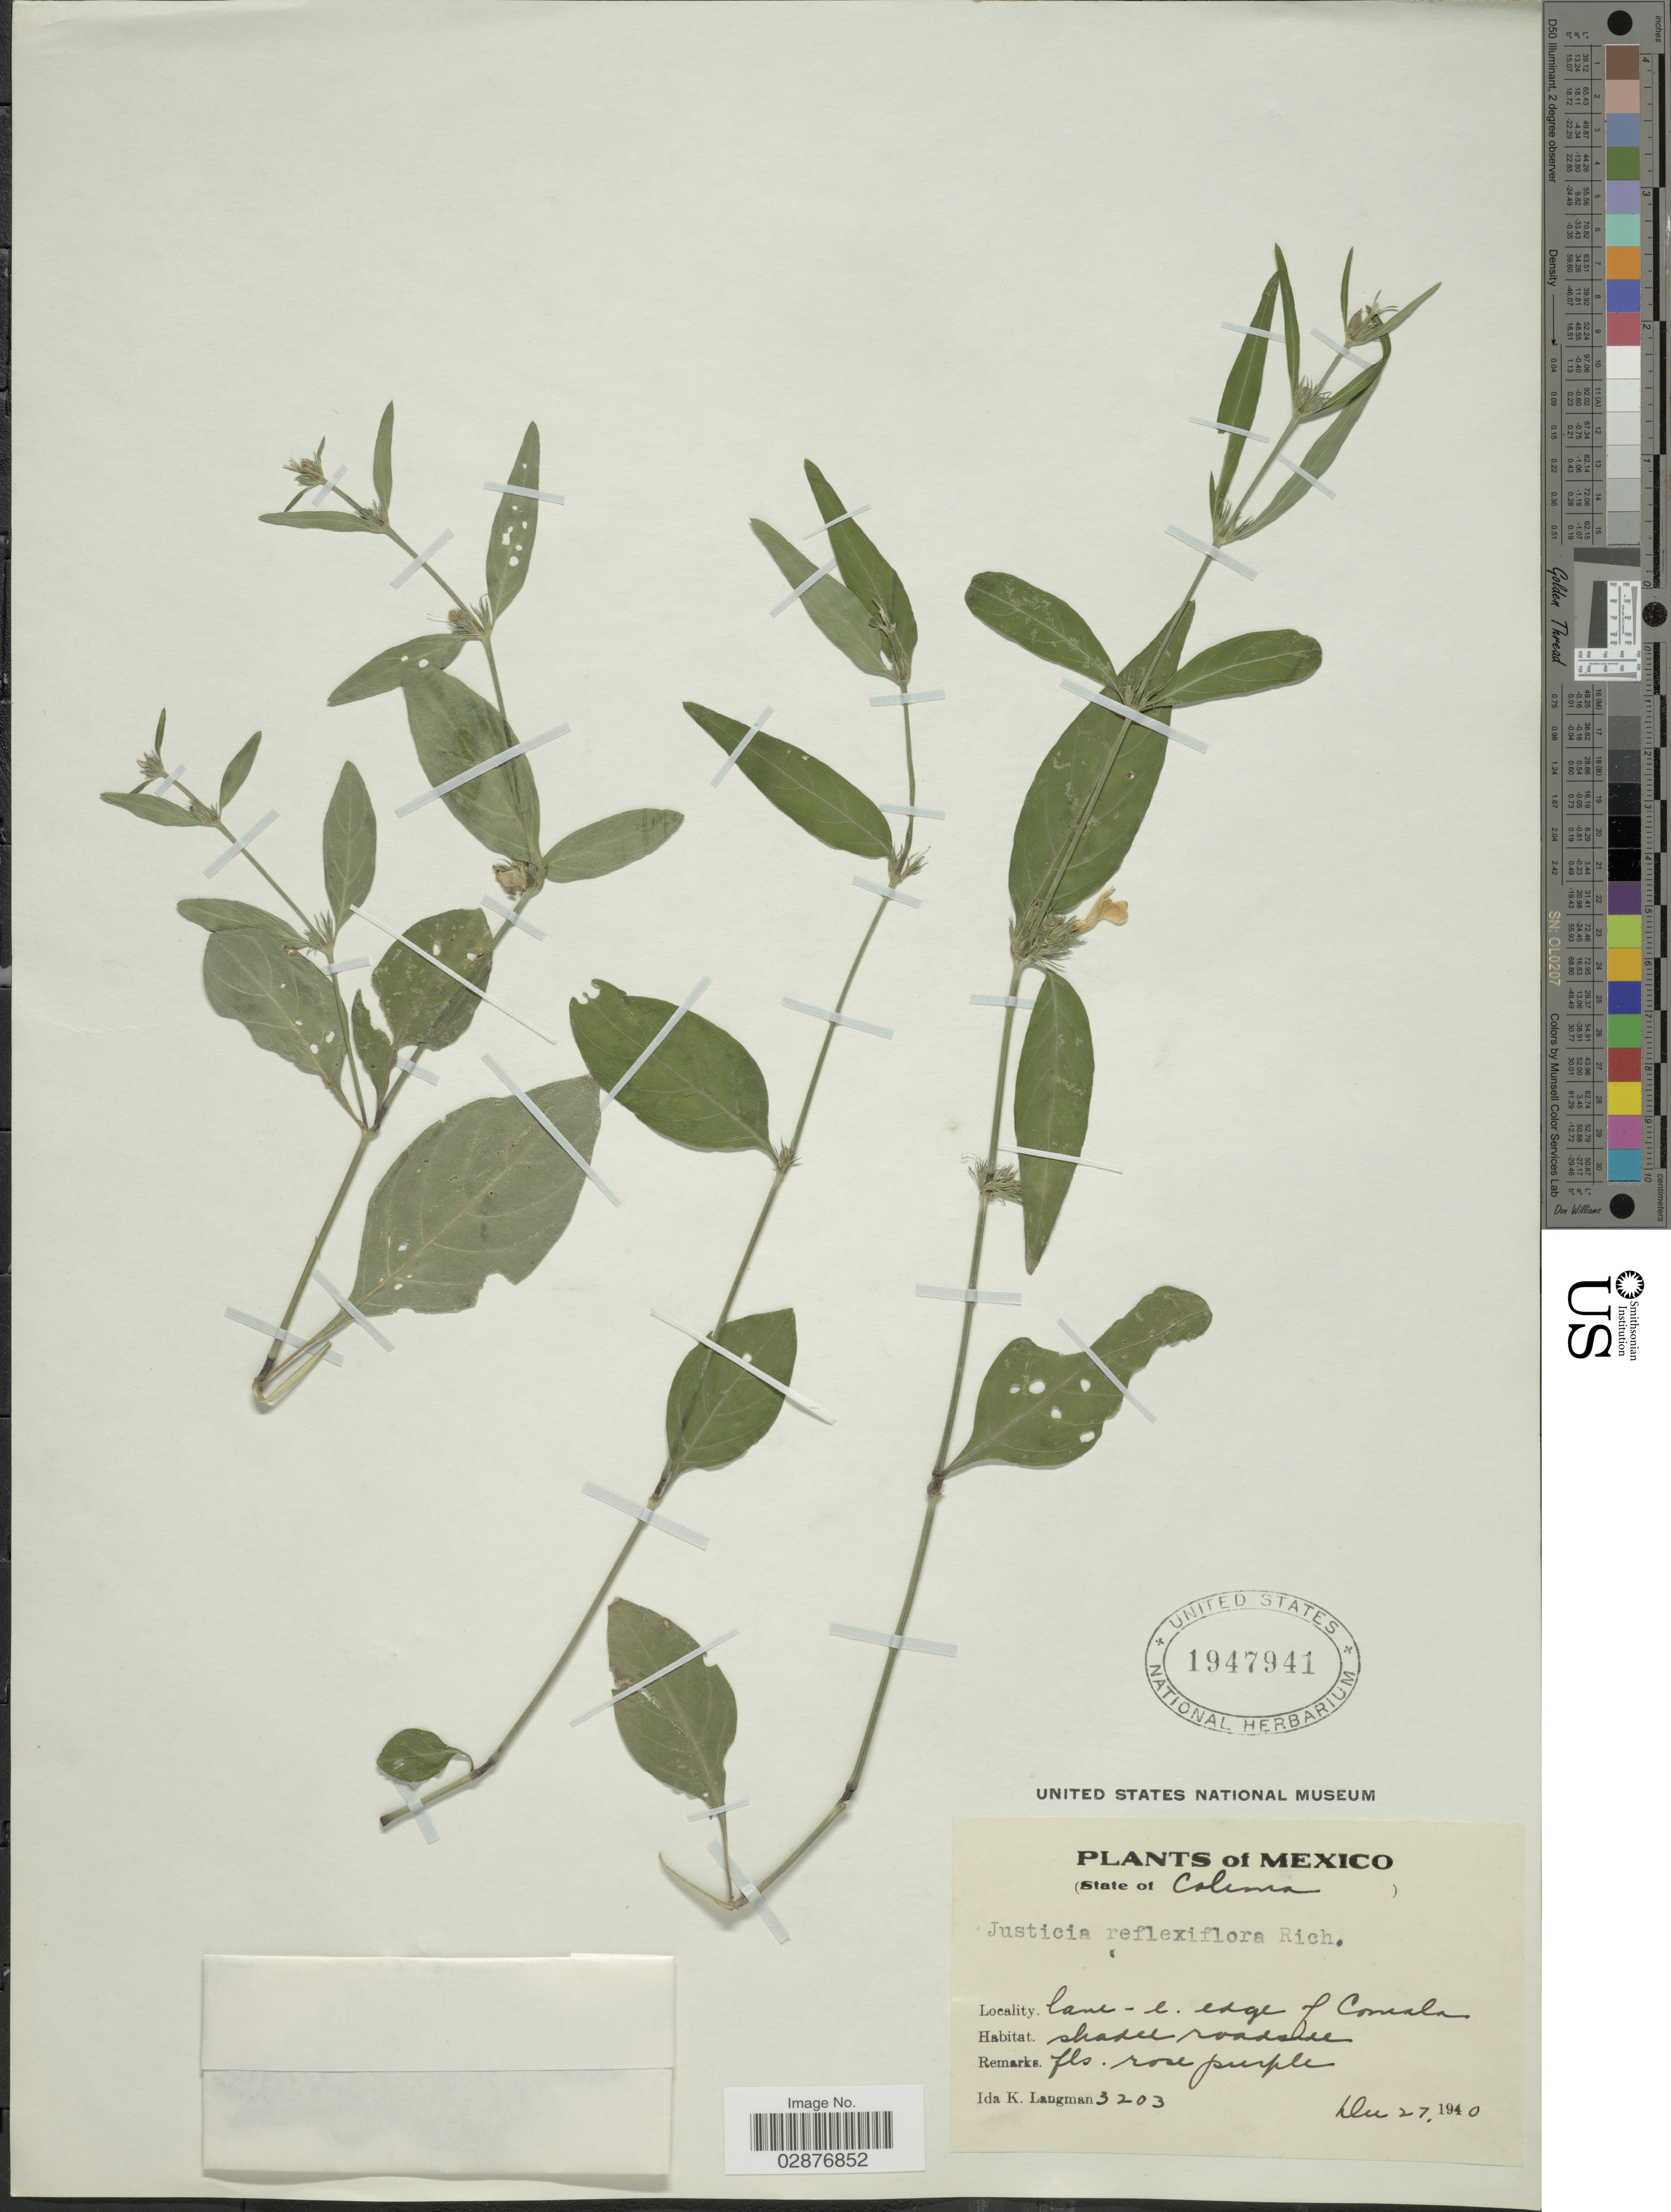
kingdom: Plantae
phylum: Tracheophyta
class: Magnoliopsida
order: Lamiales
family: Acanthaceae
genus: Justicia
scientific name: Justicia periplocifolia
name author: Jacq.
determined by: Fisher, Amanda, (LOB), California State University, Long Beach (UNITED STATES)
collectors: I. K. Langman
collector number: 3203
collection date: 1940-12-27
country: Mexico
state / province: Colima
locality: Lane - e. edge of Comala.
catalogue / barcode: US 1947941